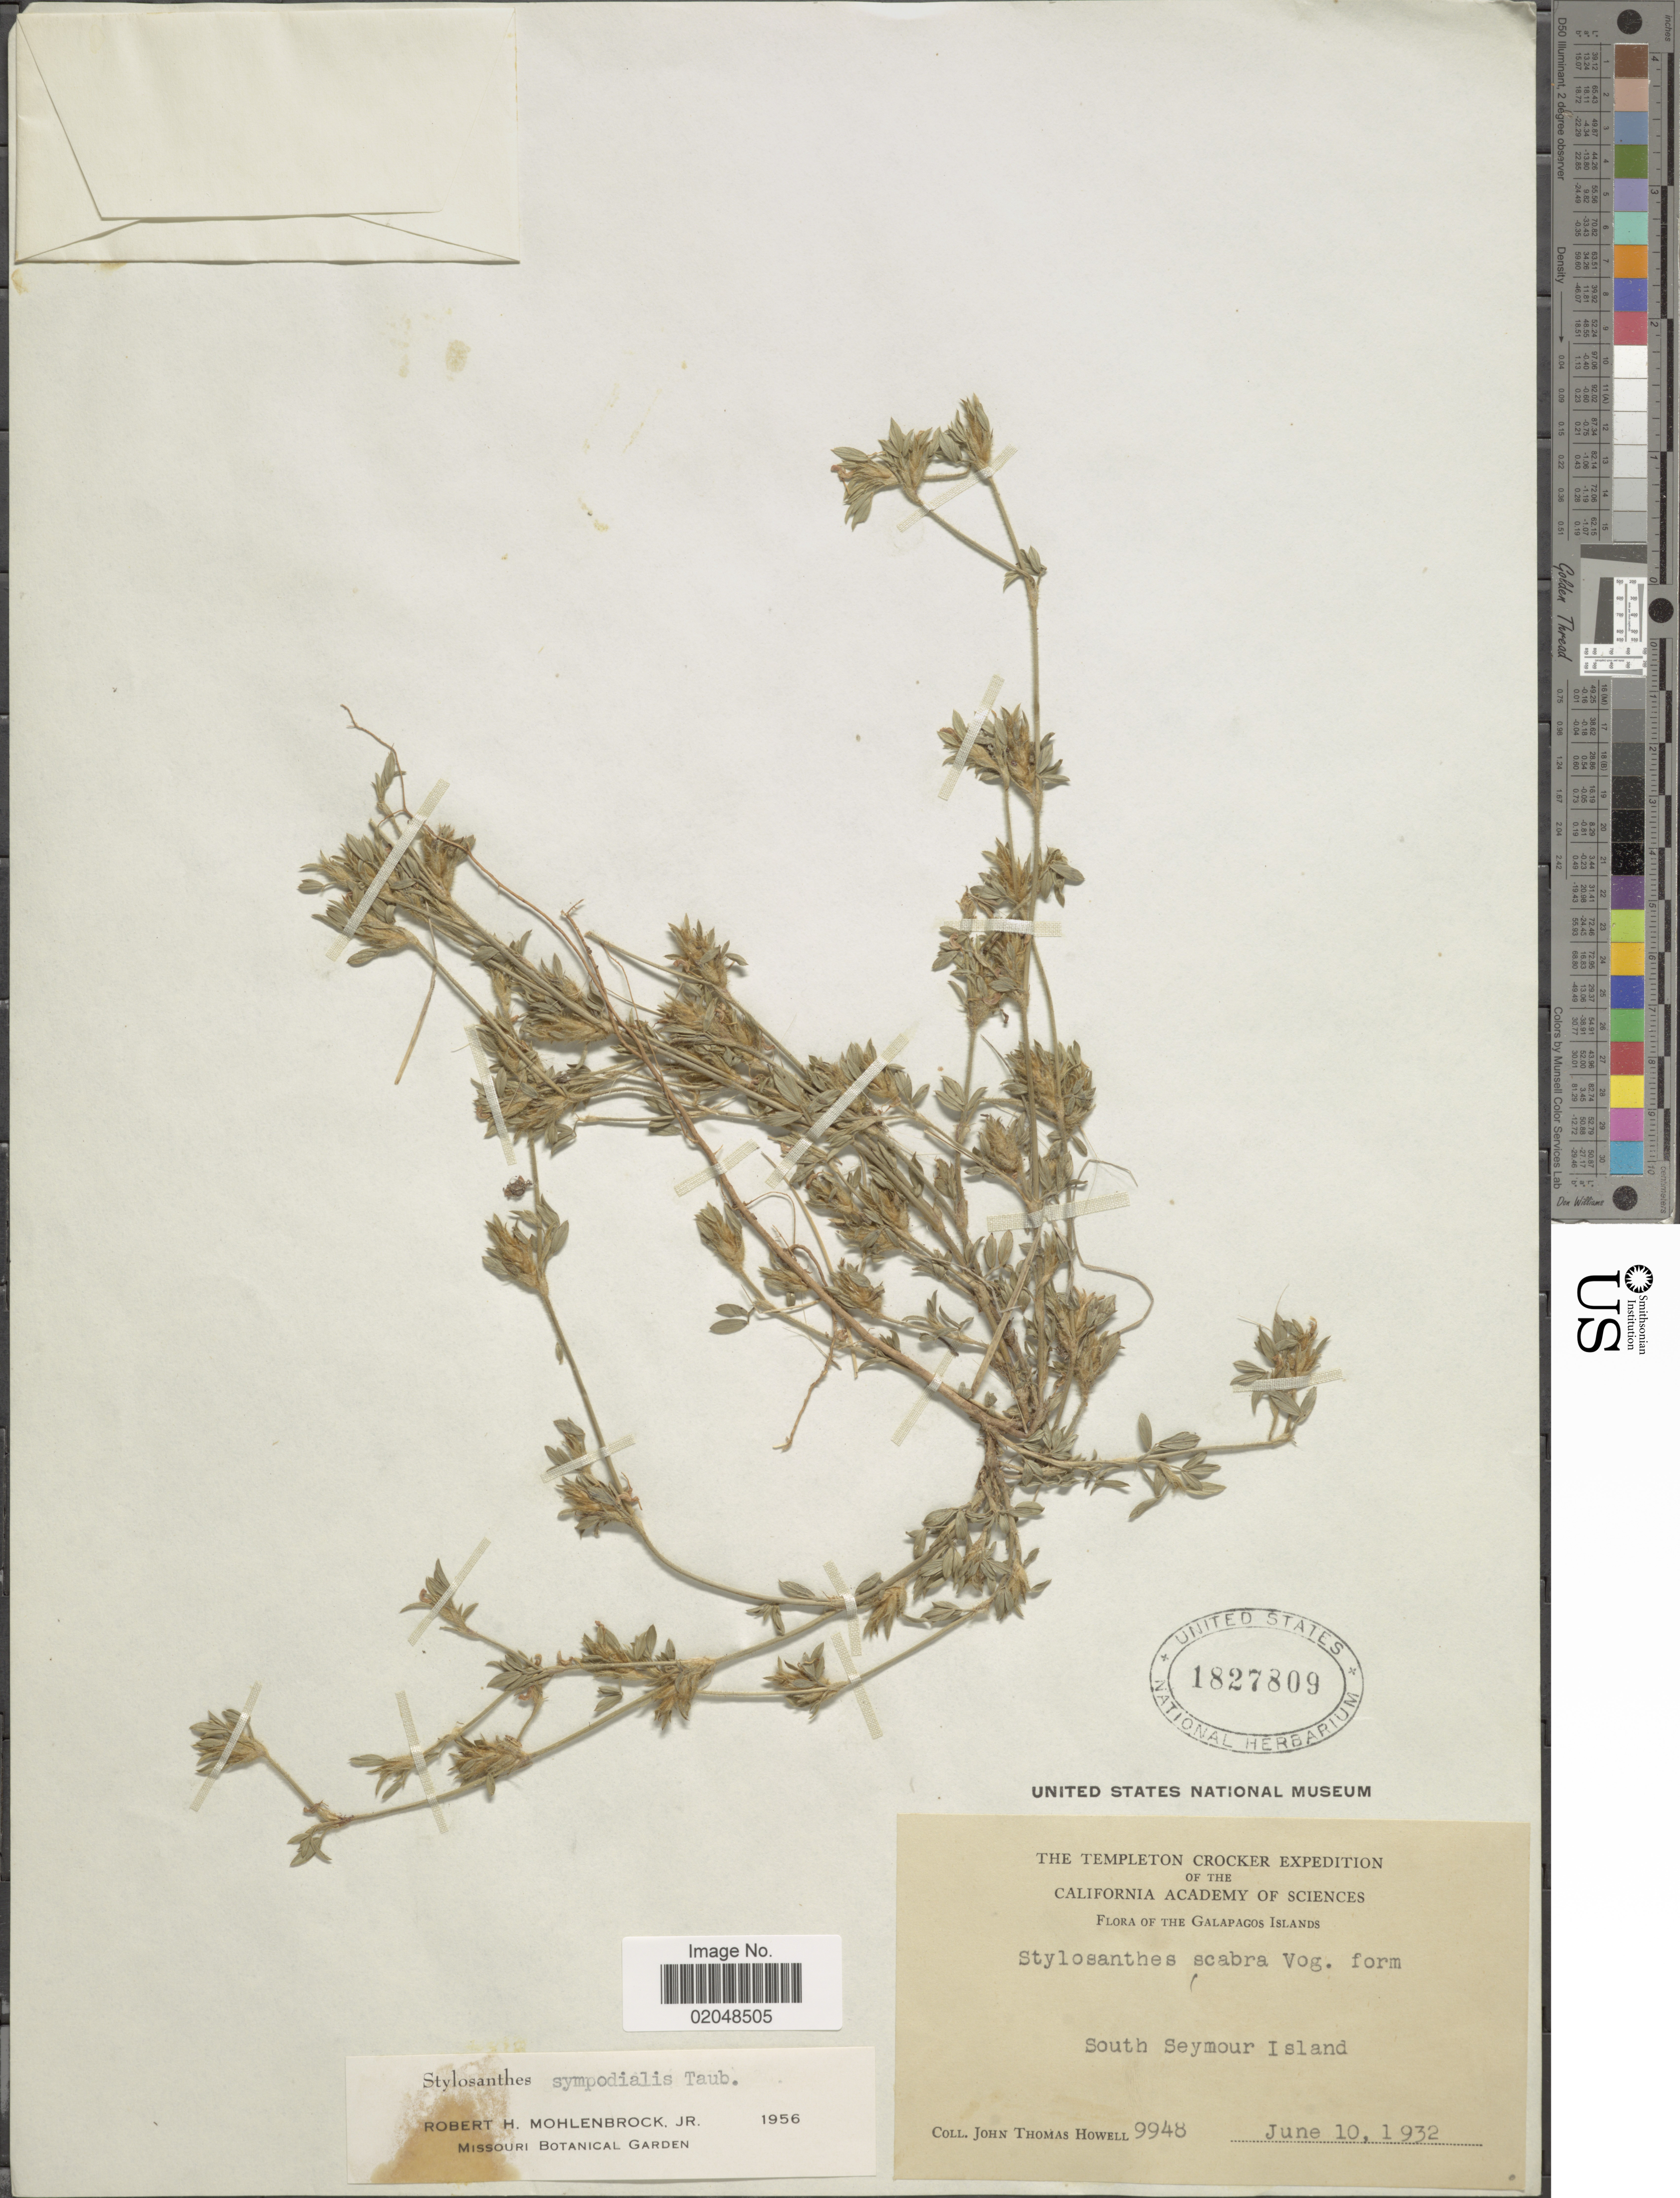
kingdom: Plantae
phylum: Tracheophyta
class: Magnoliopsida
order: Fabales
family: Fabaceae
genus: Stylosanthes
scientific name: Stylosanthes sympodialis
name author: Taub.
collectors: J. T. Howell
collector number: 9948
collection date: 1932-06-10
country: Ecuador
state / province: Colón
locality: Galapagos Islands, South Seymour Island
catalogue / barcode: US 1827809